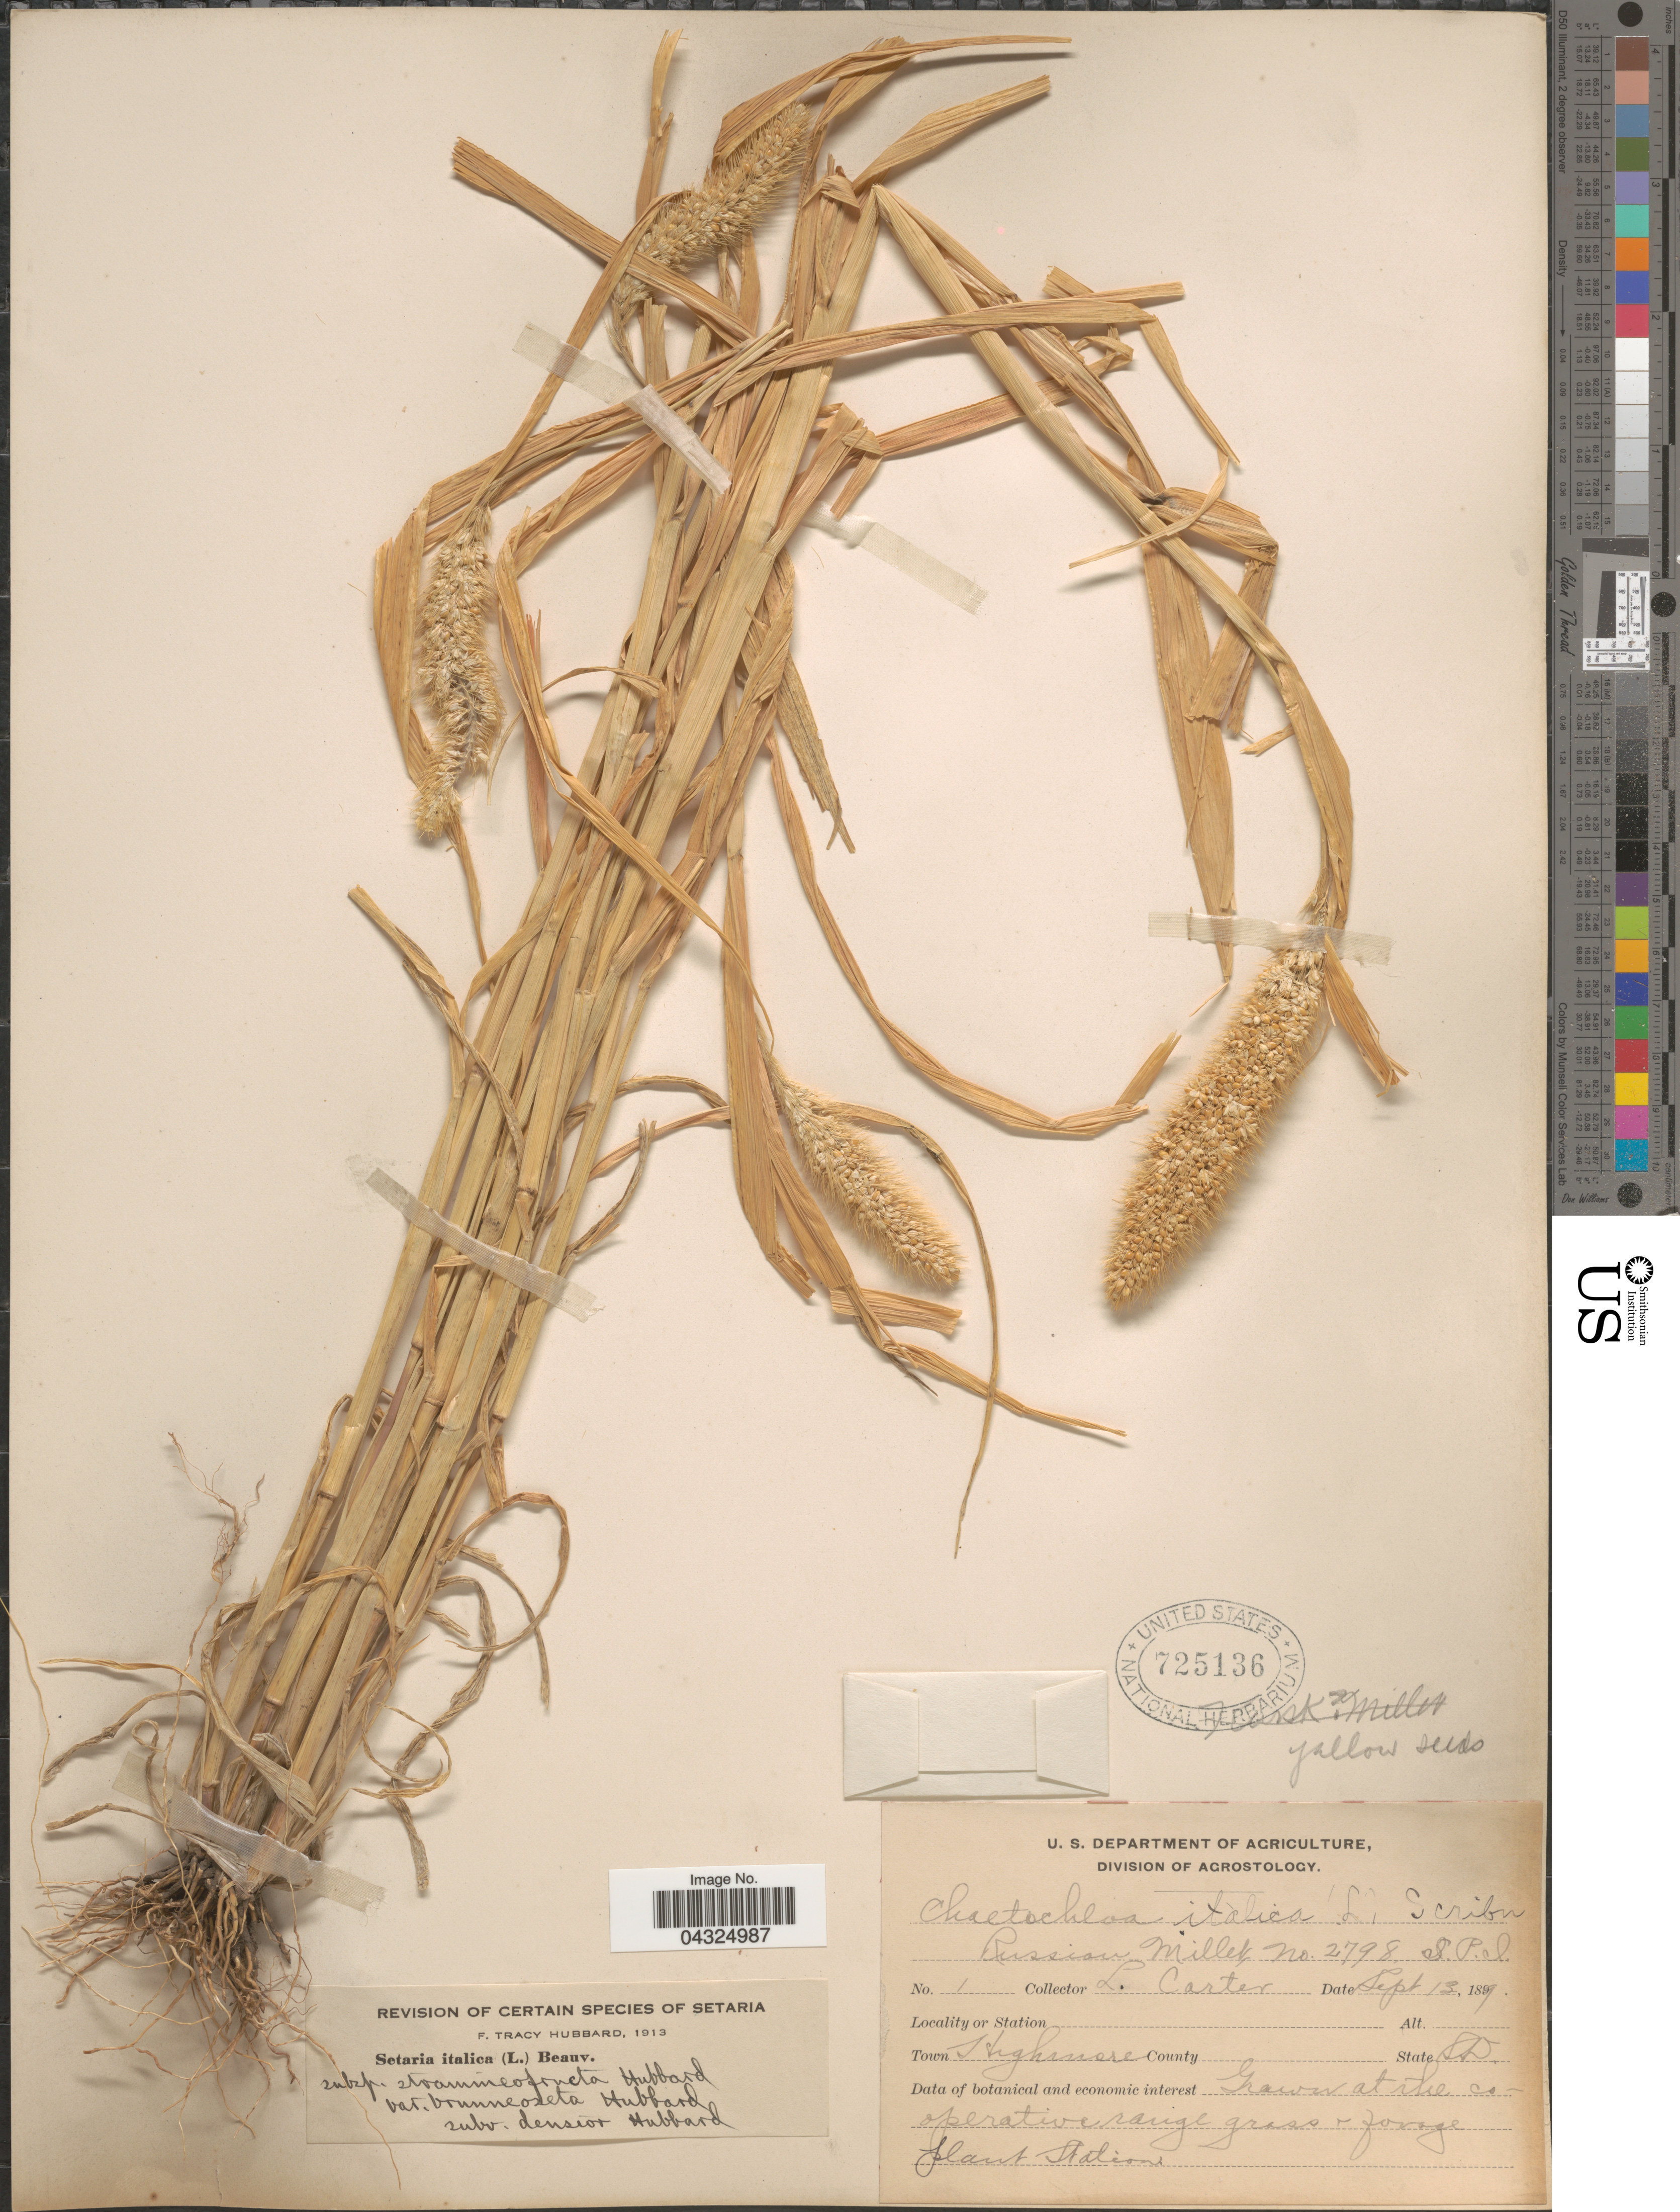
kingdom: Plantae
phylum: Tracheophyta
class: Liliopsida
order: Poales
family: Poaceae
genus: Setaria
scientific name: Setaria italica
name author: (L.) P. Beauv.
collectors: L. W. Carter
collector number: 1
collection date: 1897-09-13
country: United States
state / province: South Dakota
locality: Town Highmore. Grown at the co-operative range grass + forage Plant Stations.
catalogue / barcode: US 725136